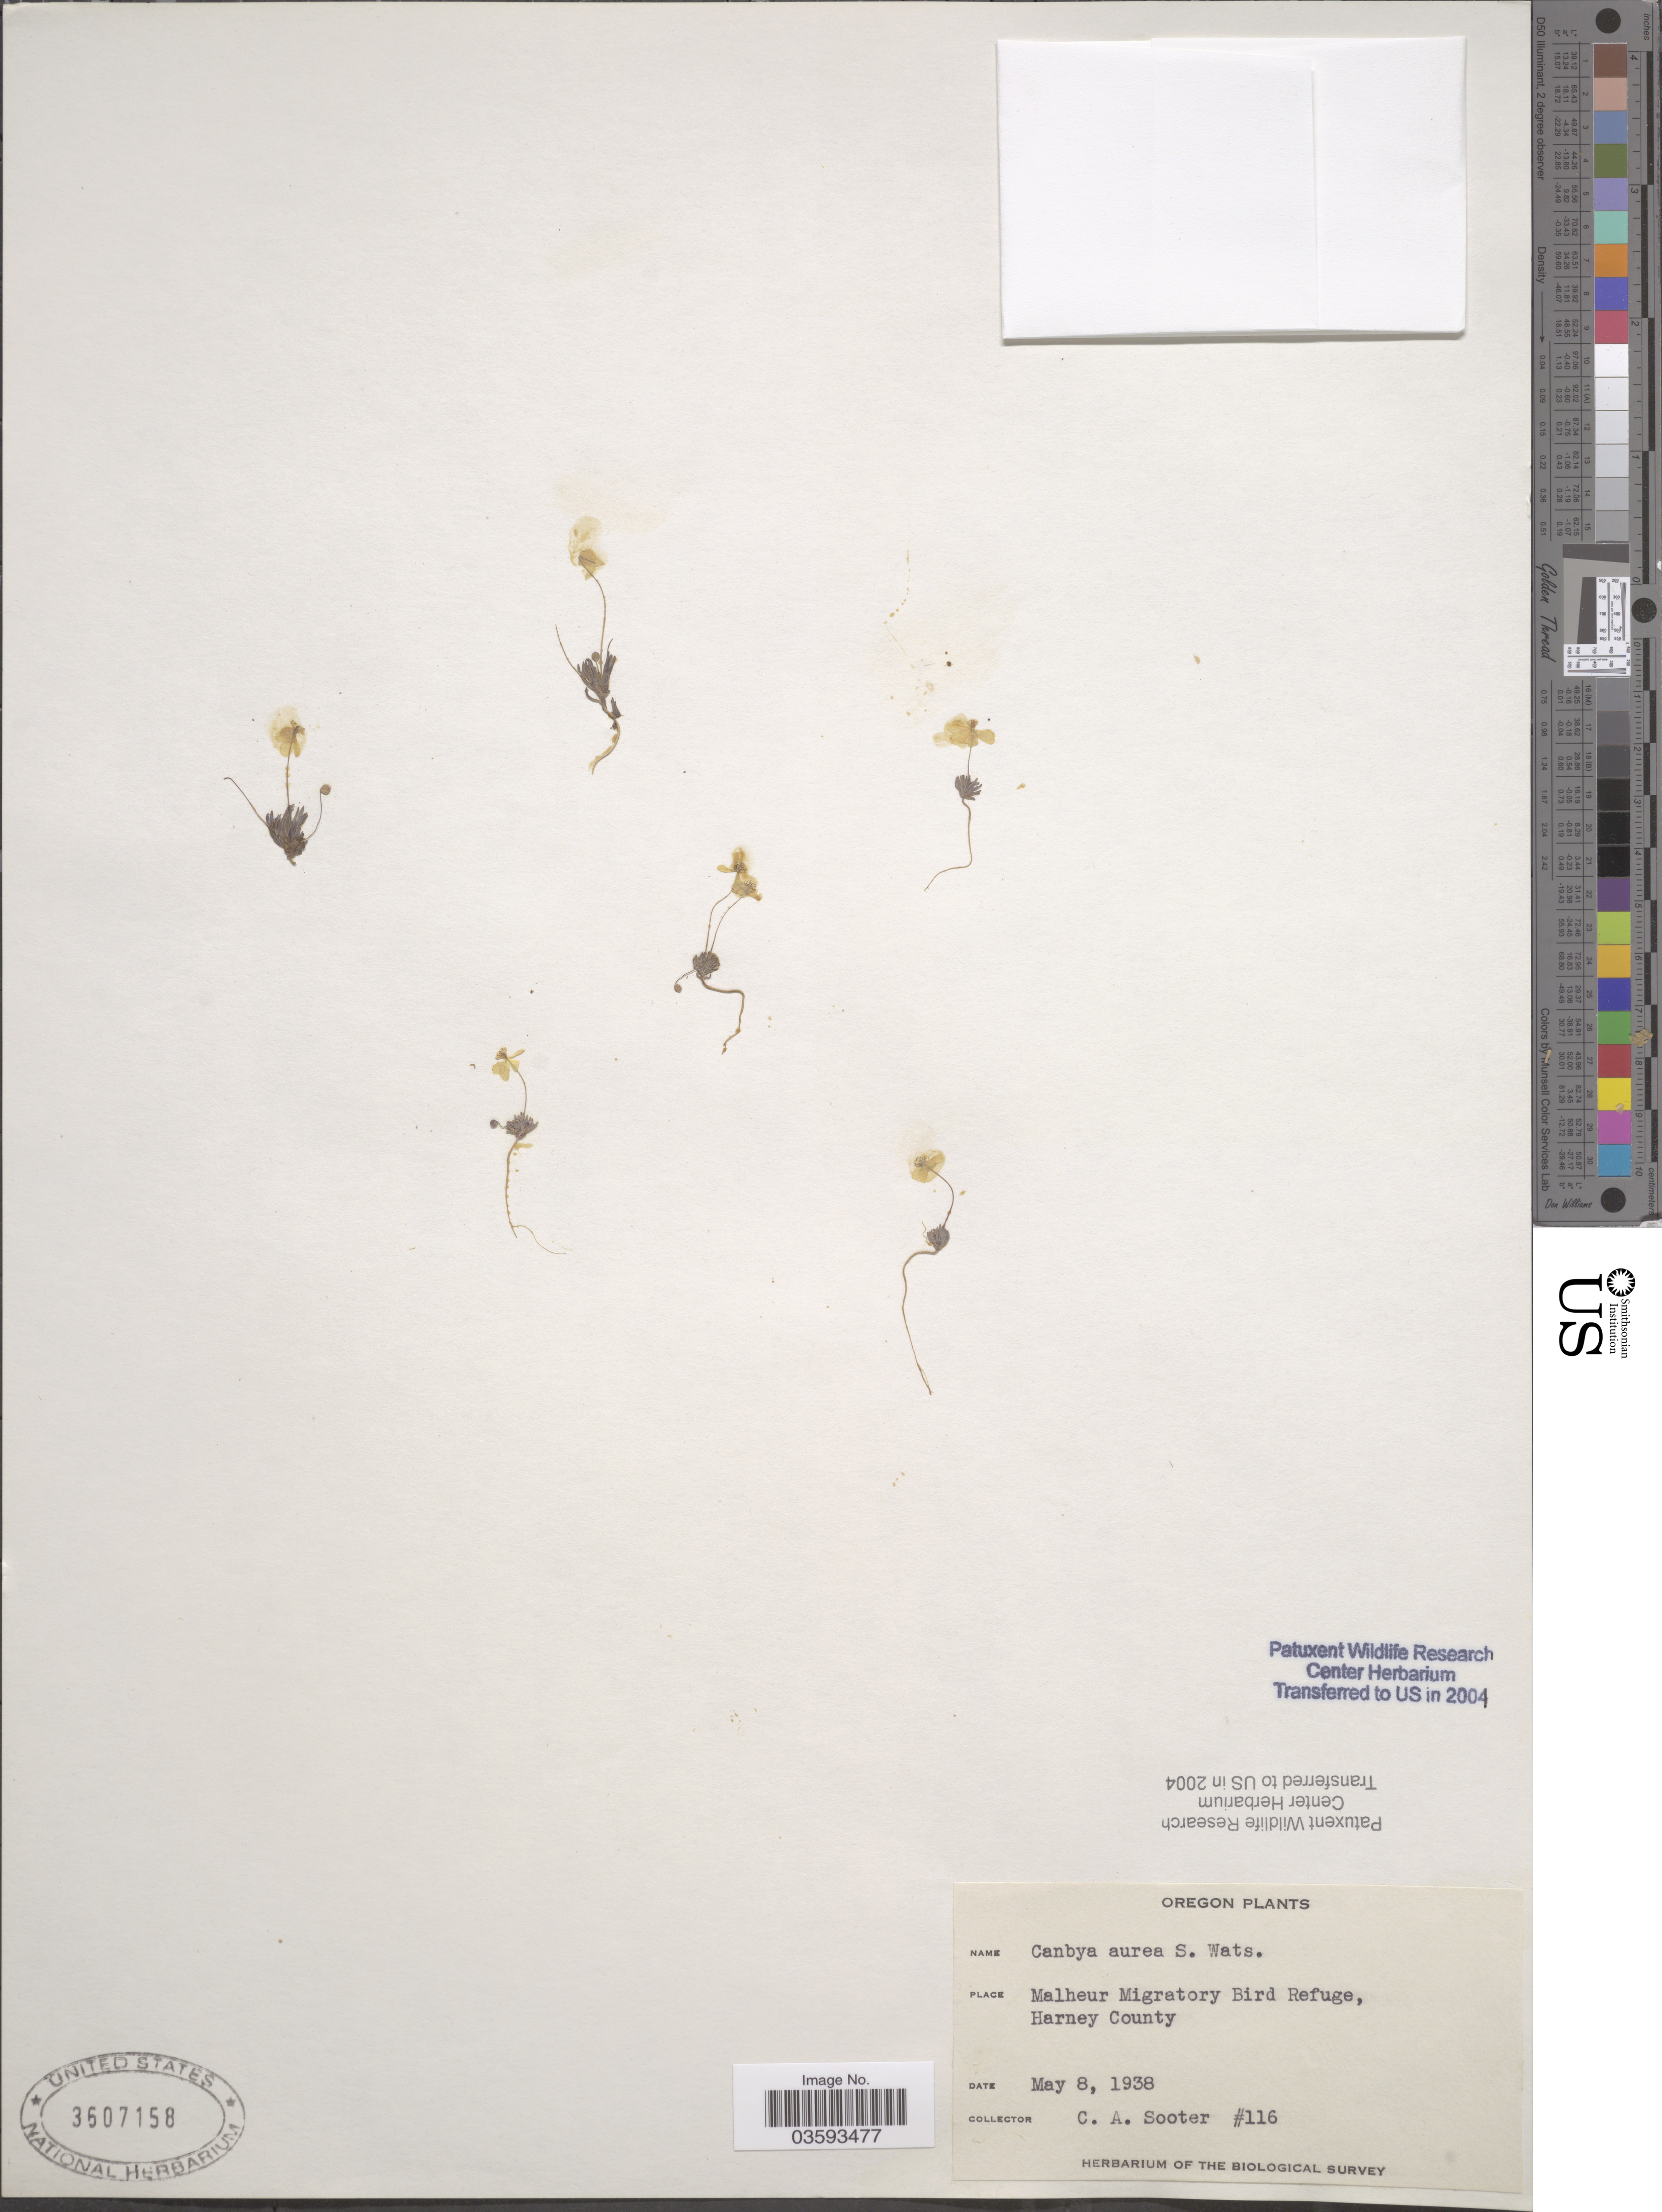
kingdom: Plantae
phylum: Tracheophyta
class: Magnoliopsida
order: Ranunculales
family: Papaveraceae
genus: Canbya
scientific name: Canbya aurea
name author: S. Watson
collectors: C. Sooter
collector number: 116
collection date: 1938-05-08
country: United States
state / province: Oregon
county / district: Harney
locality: Malheur Migratory Bird Refuge, Harney County.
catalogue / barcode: US 3607158